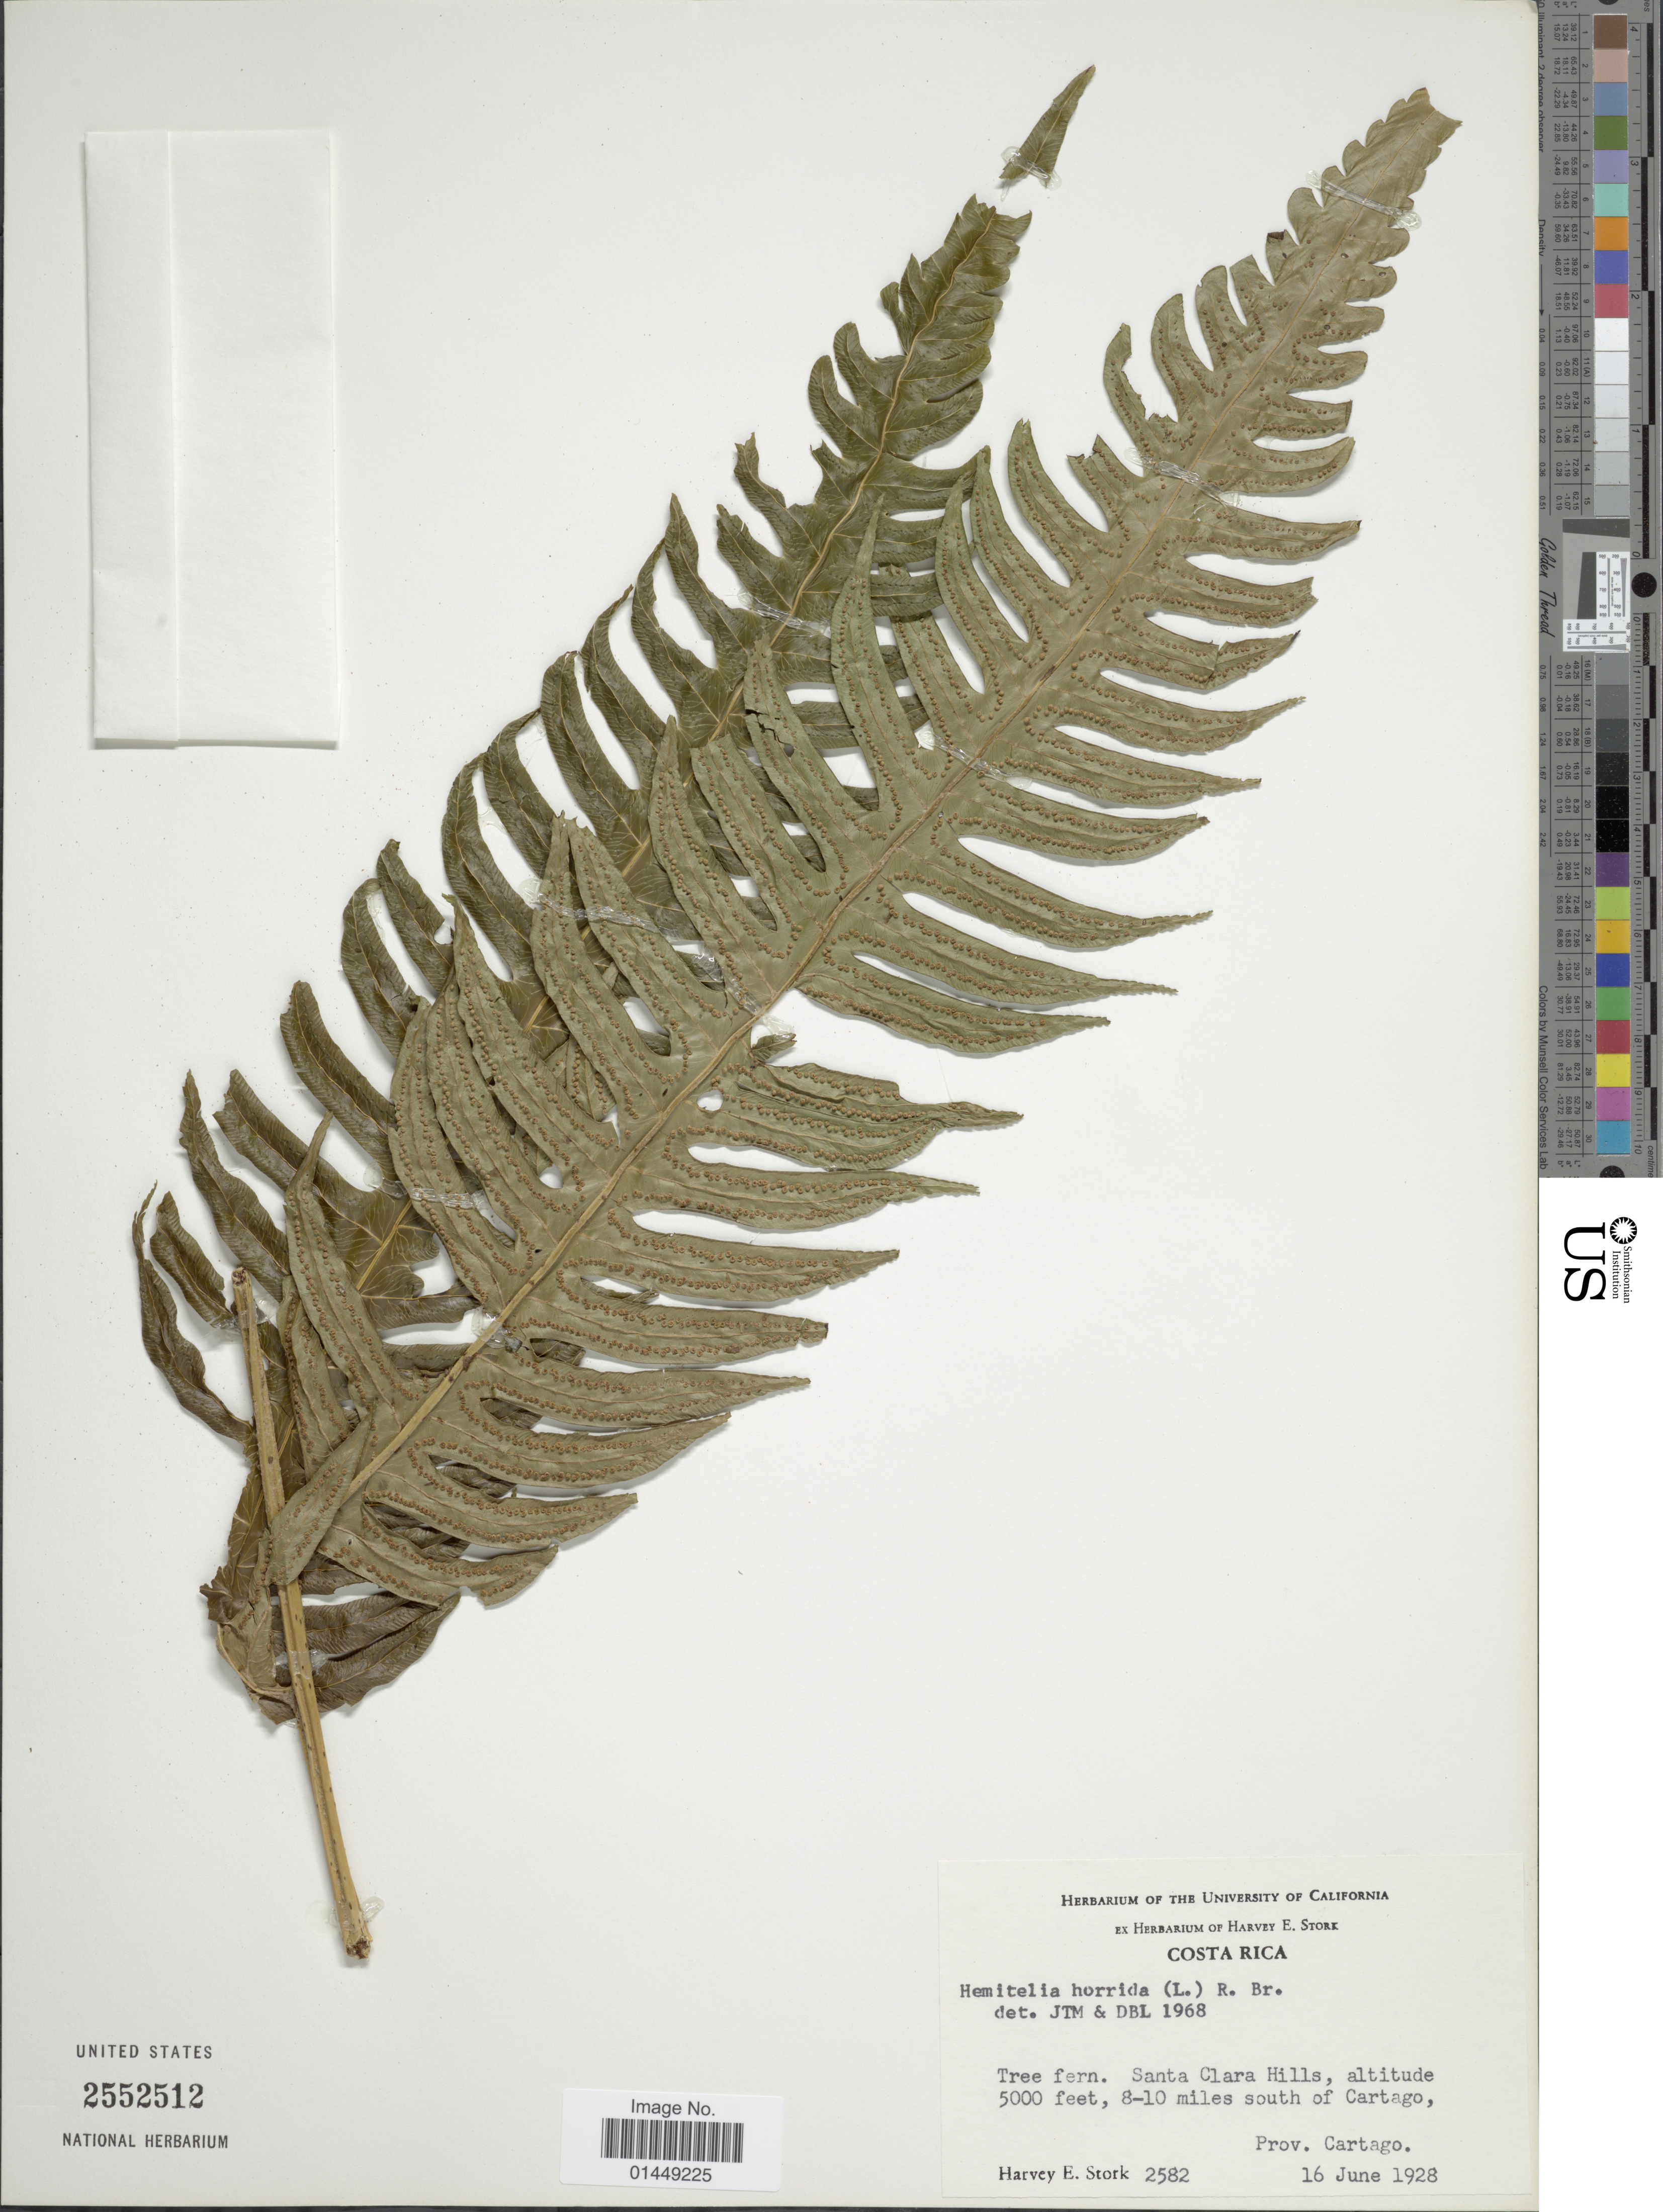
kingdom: Plantae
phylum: Tracheophyta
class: Polypodiopsida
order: Cyatheales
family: Cyatheaceae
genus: Cyathea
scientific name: Cyathea mutica var. mutica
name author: (Christ) Domin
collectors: H. E. Stork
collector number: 2582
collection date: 1928-06-16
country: Costa Rica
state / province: Cartago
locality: Santa Clara Hills, 8-10 miles south of Cartago, Prov. Cartago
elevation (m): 1524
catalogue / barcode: US 2552512